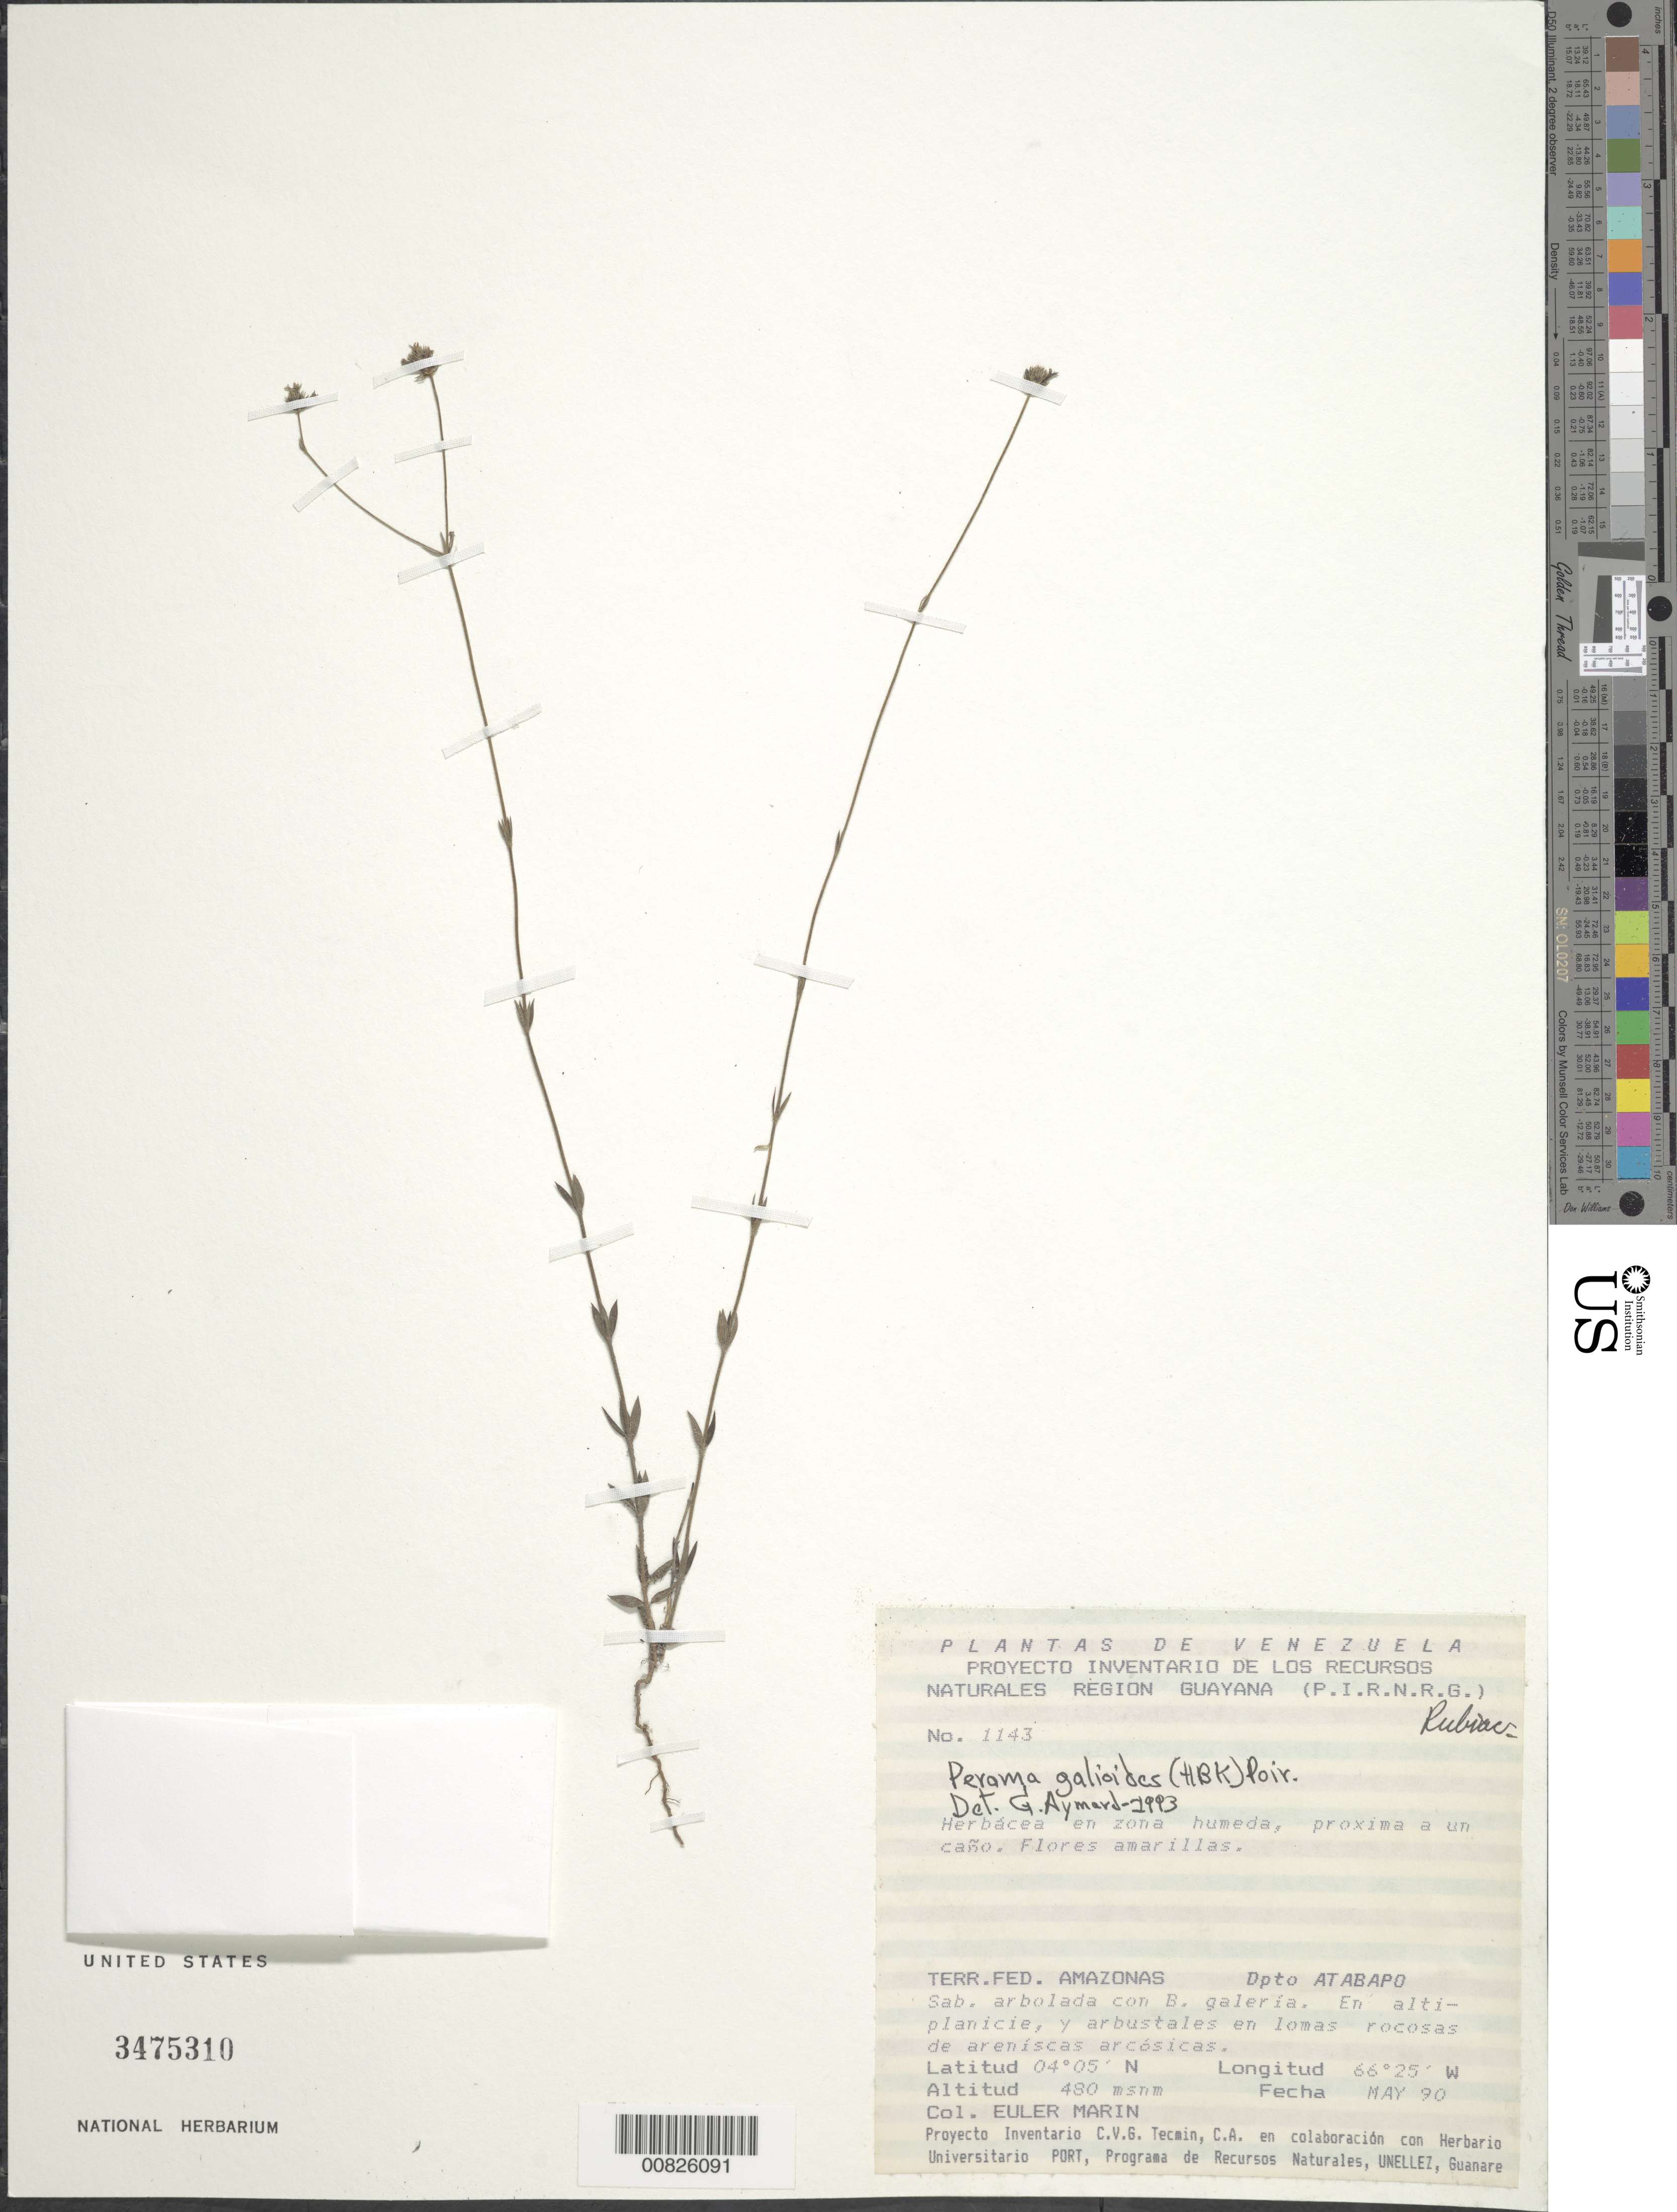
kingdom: Plantae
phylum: Tracheophyta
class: Magnoliopsida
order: Gentianales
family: Rubiaceae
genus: Perama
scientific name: Perama galioides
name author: (Kunth) Poir.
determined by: Aymard C., G. A., (PORT), Univ. Nac. Exp. de los Llanos Ezequiel Zamora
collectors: E. Marin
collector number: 1143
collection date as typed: May-90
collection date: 1990-05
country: Venezuela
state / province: Amazonas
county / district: Atabapo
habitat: Sabana arbolada con B. galeria; altiplanicie y arbustales en lomas rocosas de areniscas arcosicas; en zona húmeda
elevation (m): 480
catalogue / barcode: US 3475310